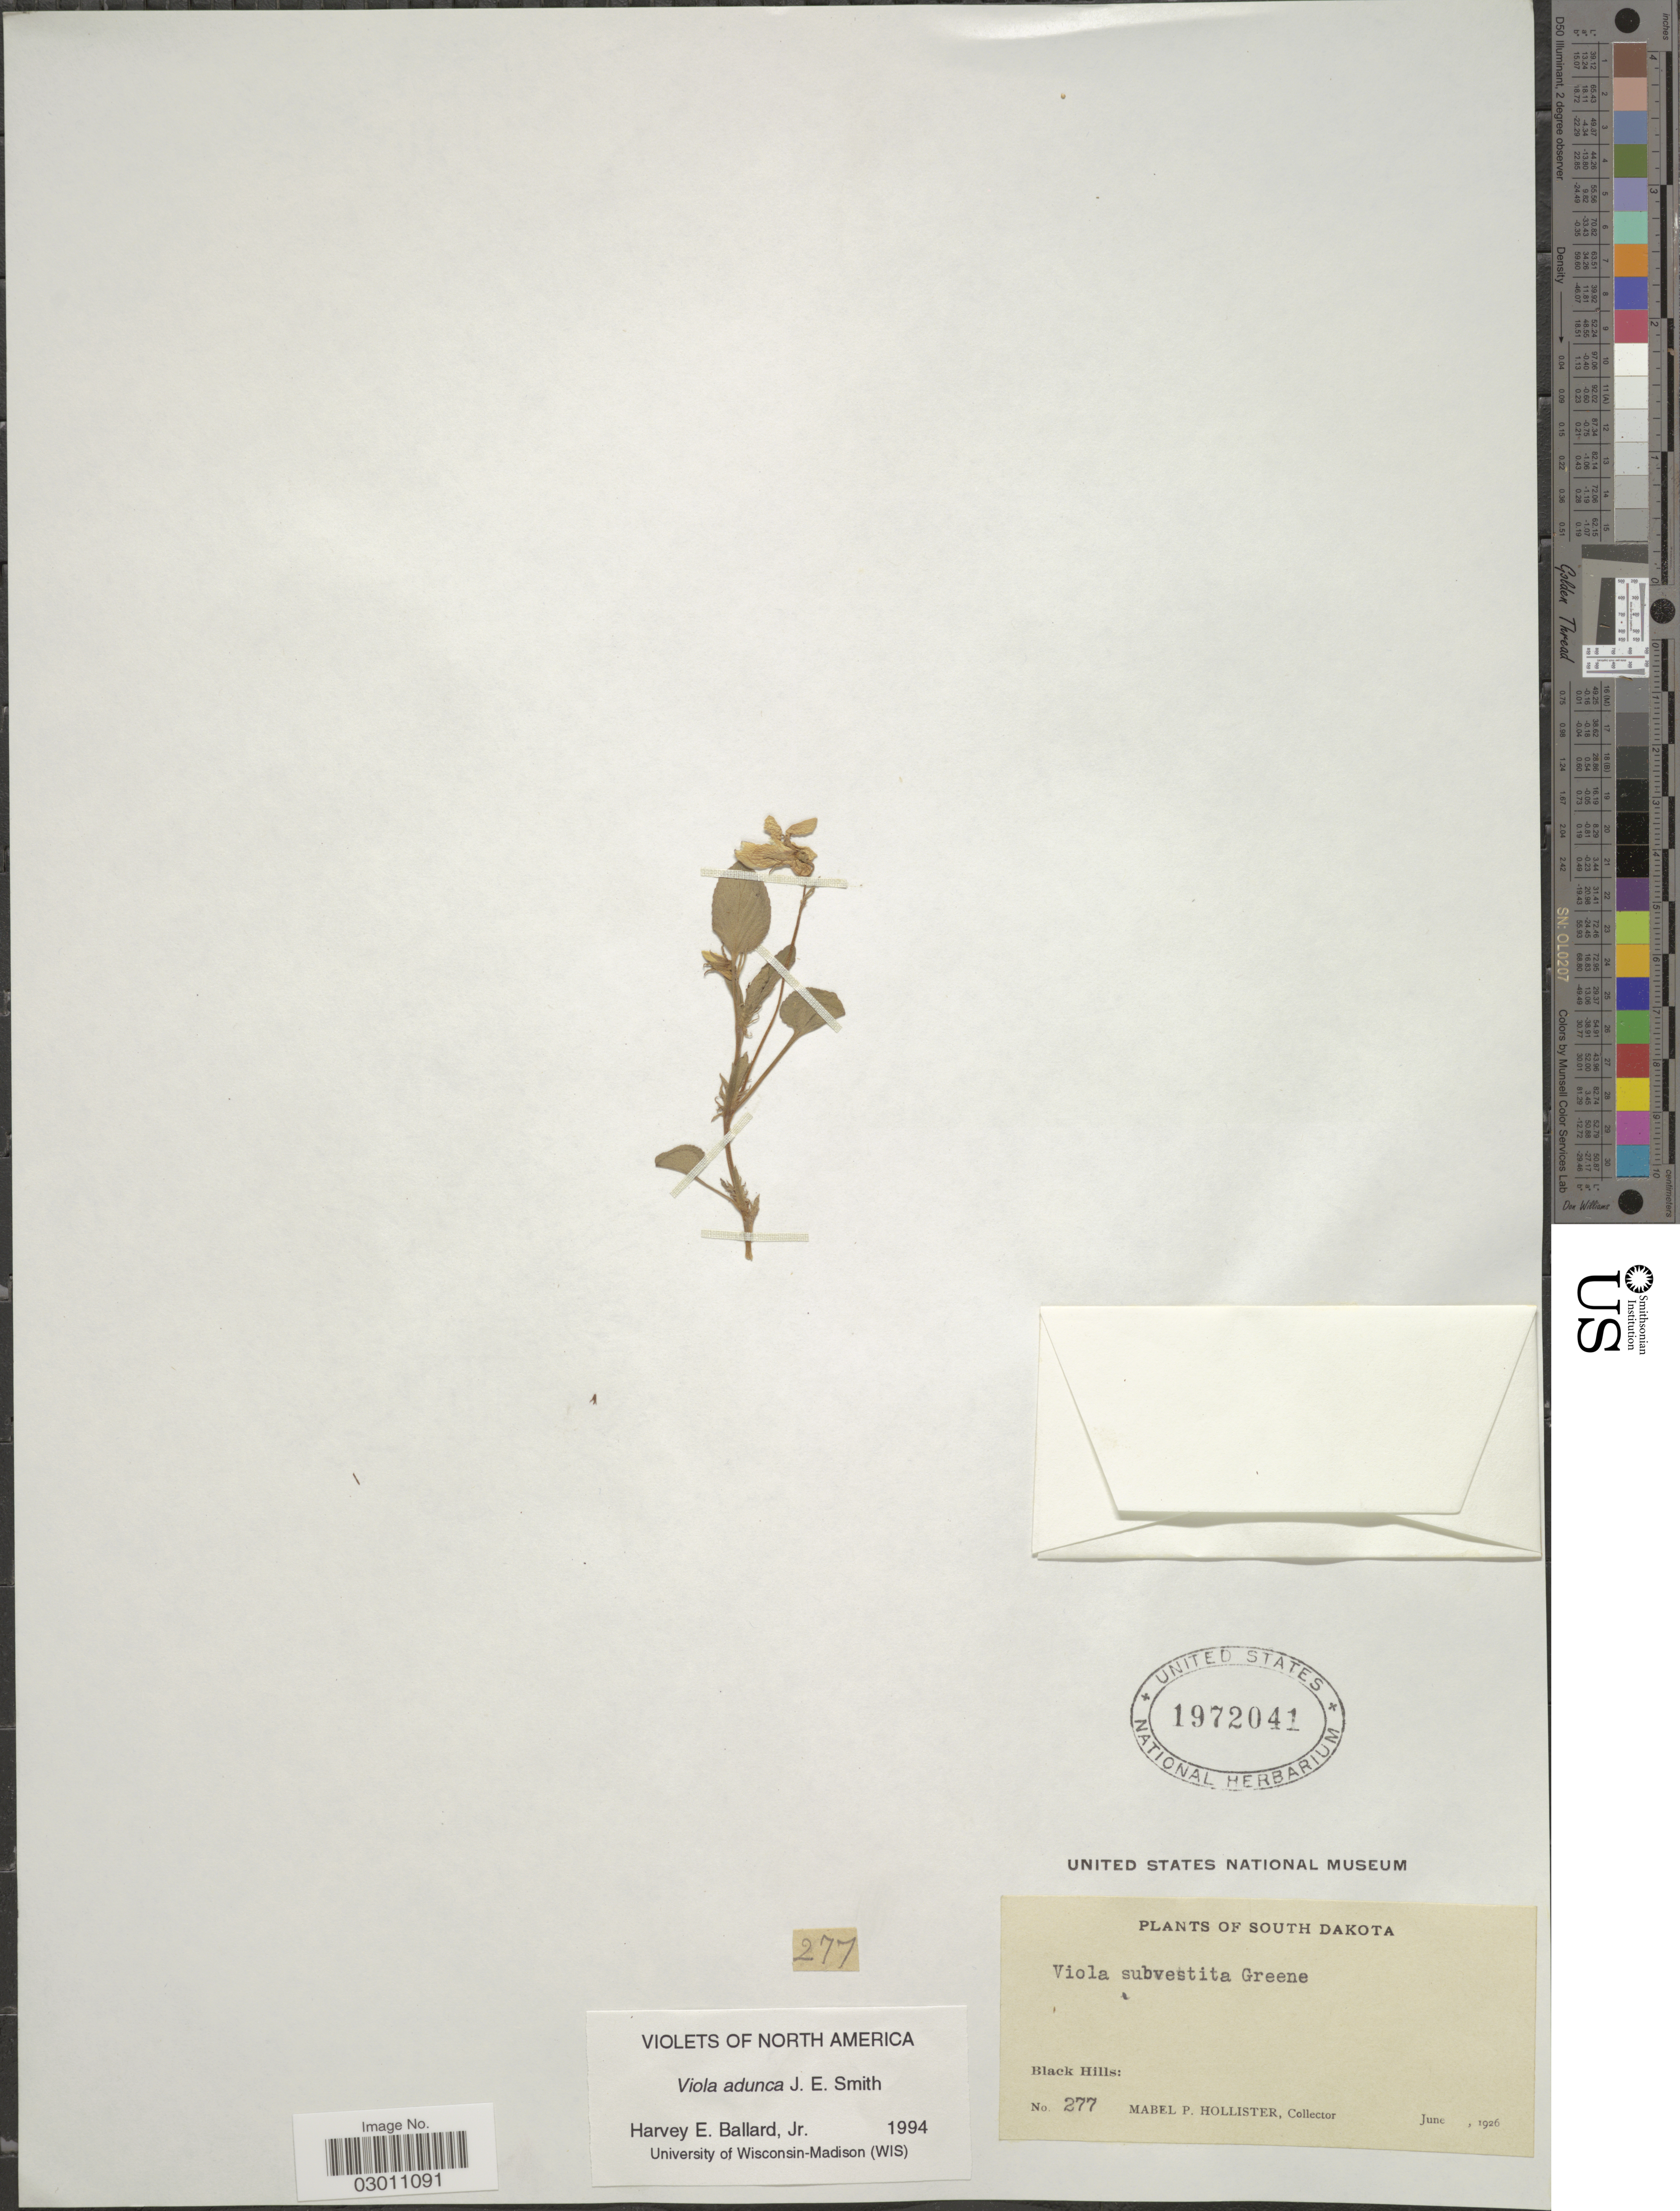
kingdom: Plantae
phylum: Tracheophyta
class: Magnoliopsida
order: Malpighiales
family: Violaceae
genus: Viola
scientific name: Viola adunca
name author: Sm.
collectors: M. Hollister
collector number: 277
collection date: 1926-06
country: United States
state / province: South Dakota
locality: Black Hills.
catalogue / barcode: US 1972041